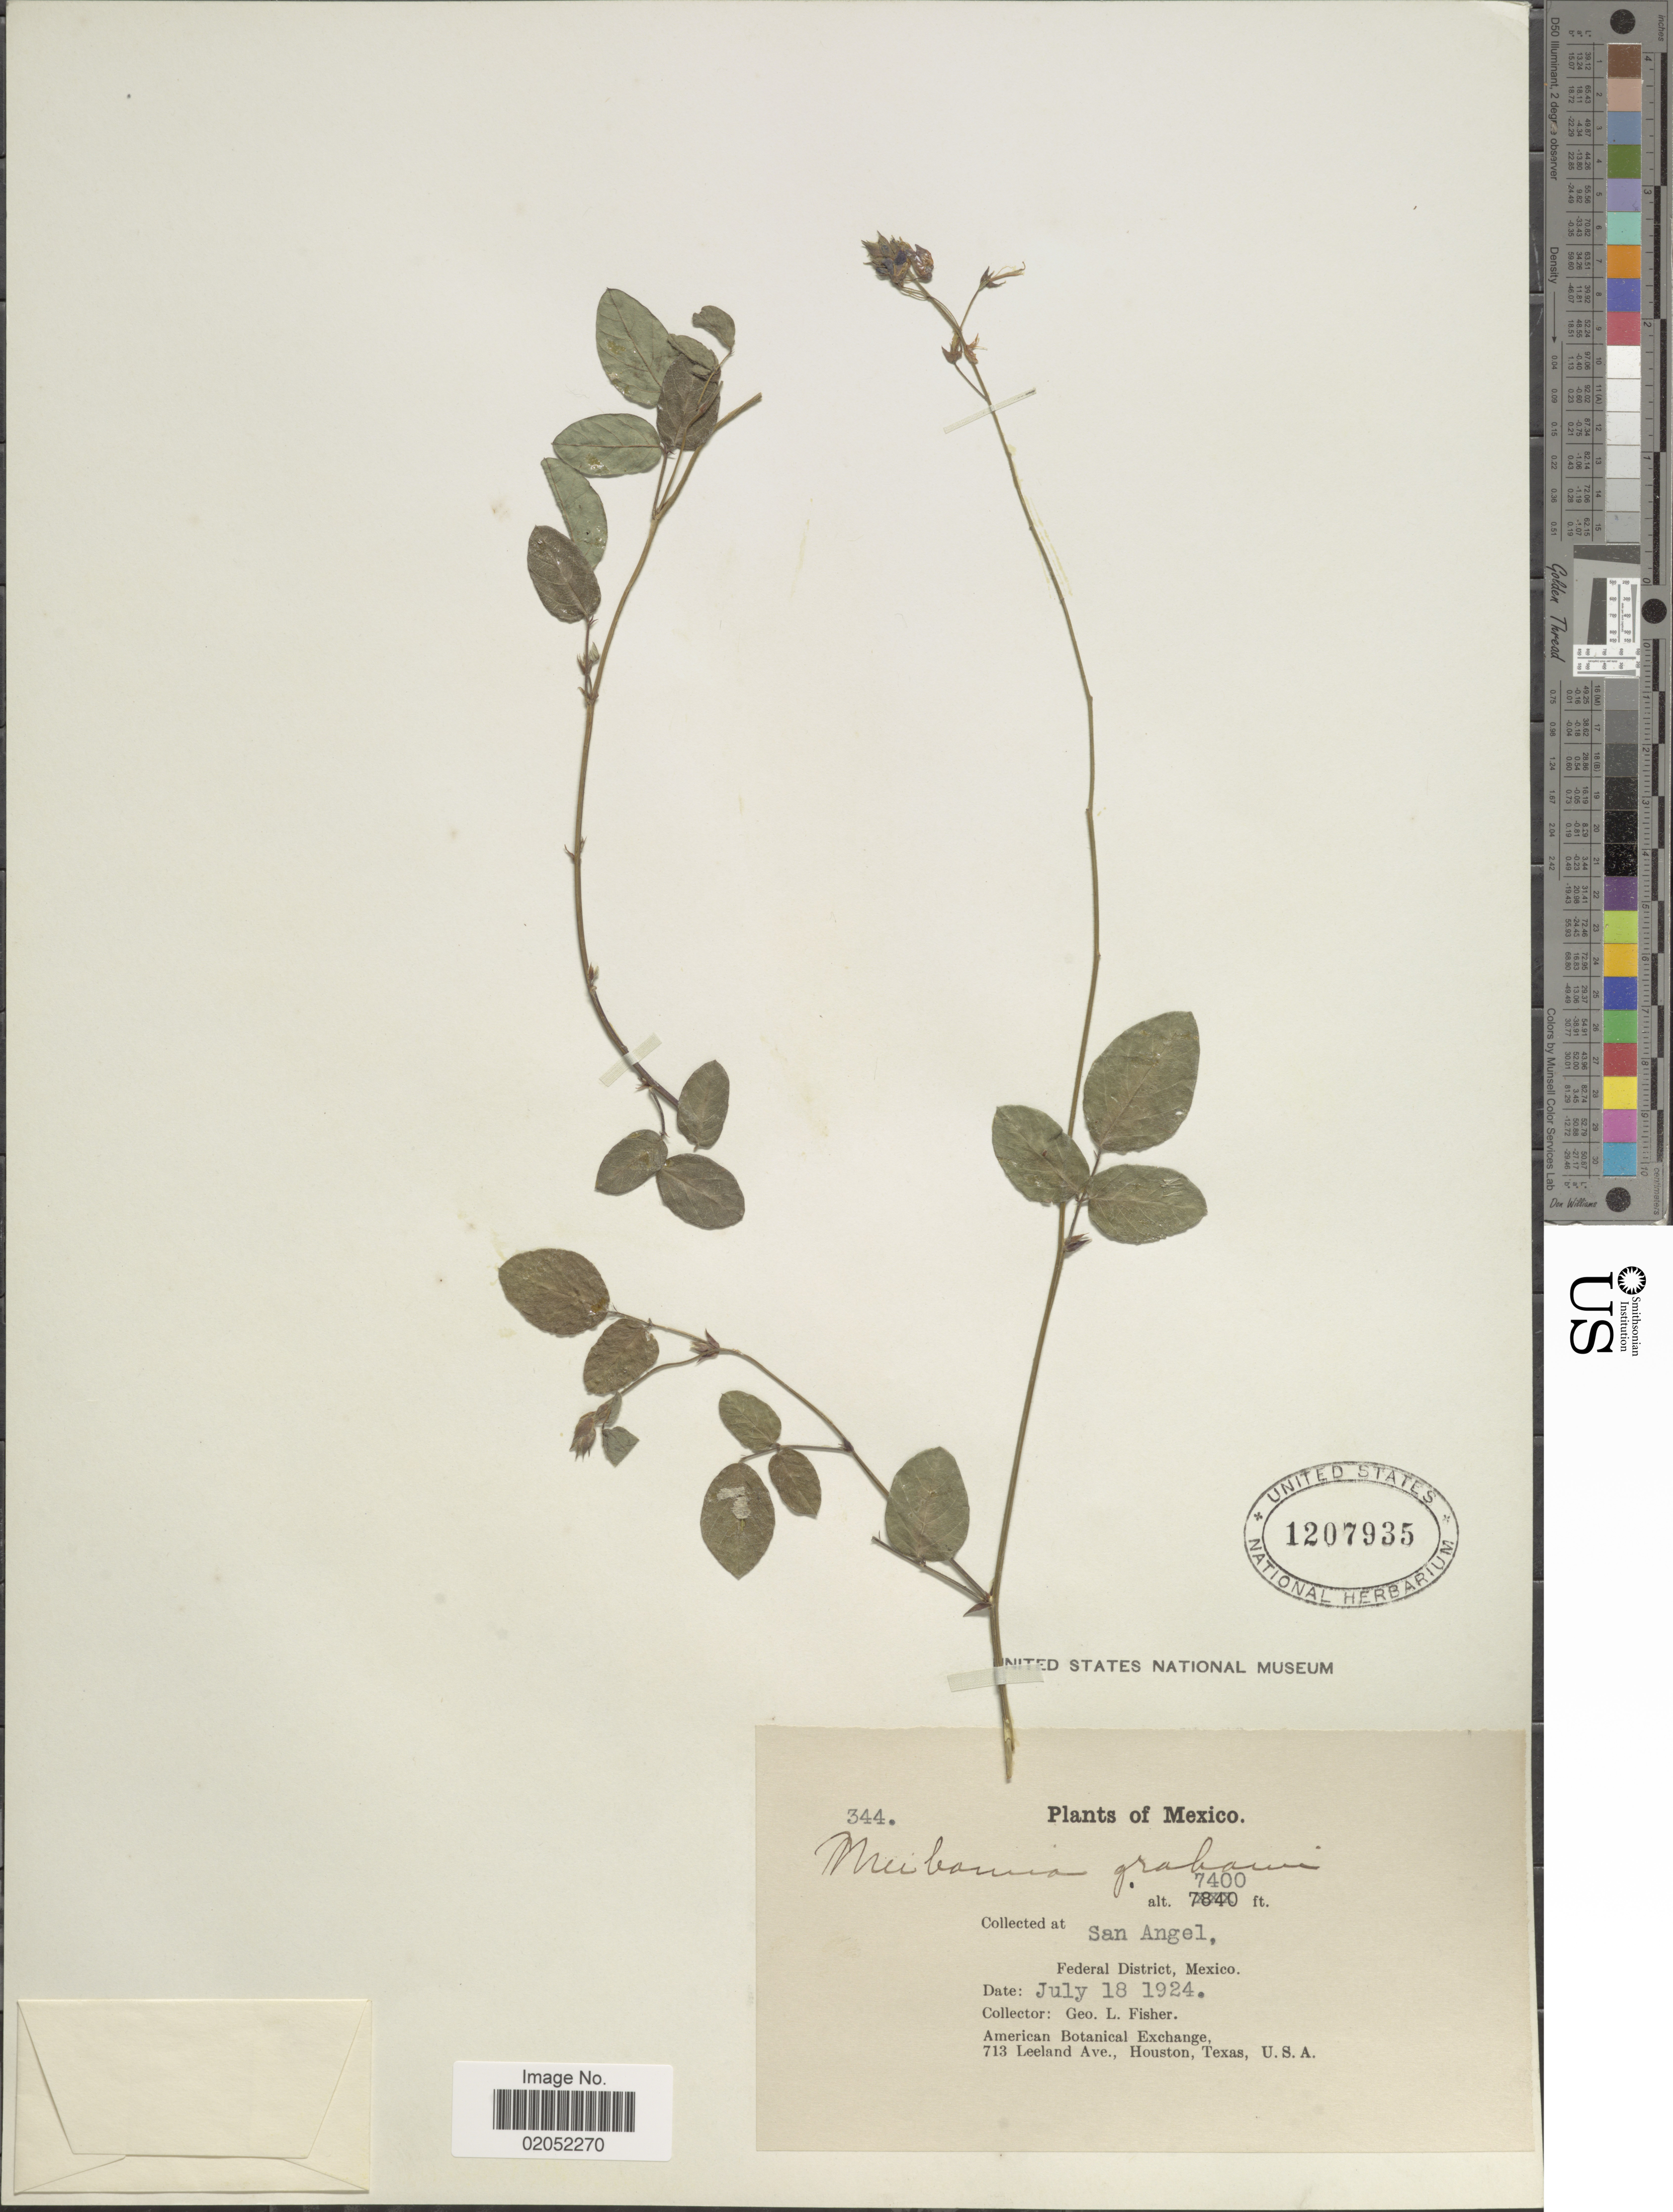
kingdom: Plantae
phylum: Tracheophyta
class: Magnoliopsida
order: Fabales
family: Fabaceae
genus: Desmodium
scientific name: Desmodium grahamii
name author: A. Gray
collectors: G. L. Fisher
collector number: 344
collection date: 1924-07-18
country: Mexico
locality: San Angel. Mexico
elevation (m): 2256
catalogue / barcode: US 1207935